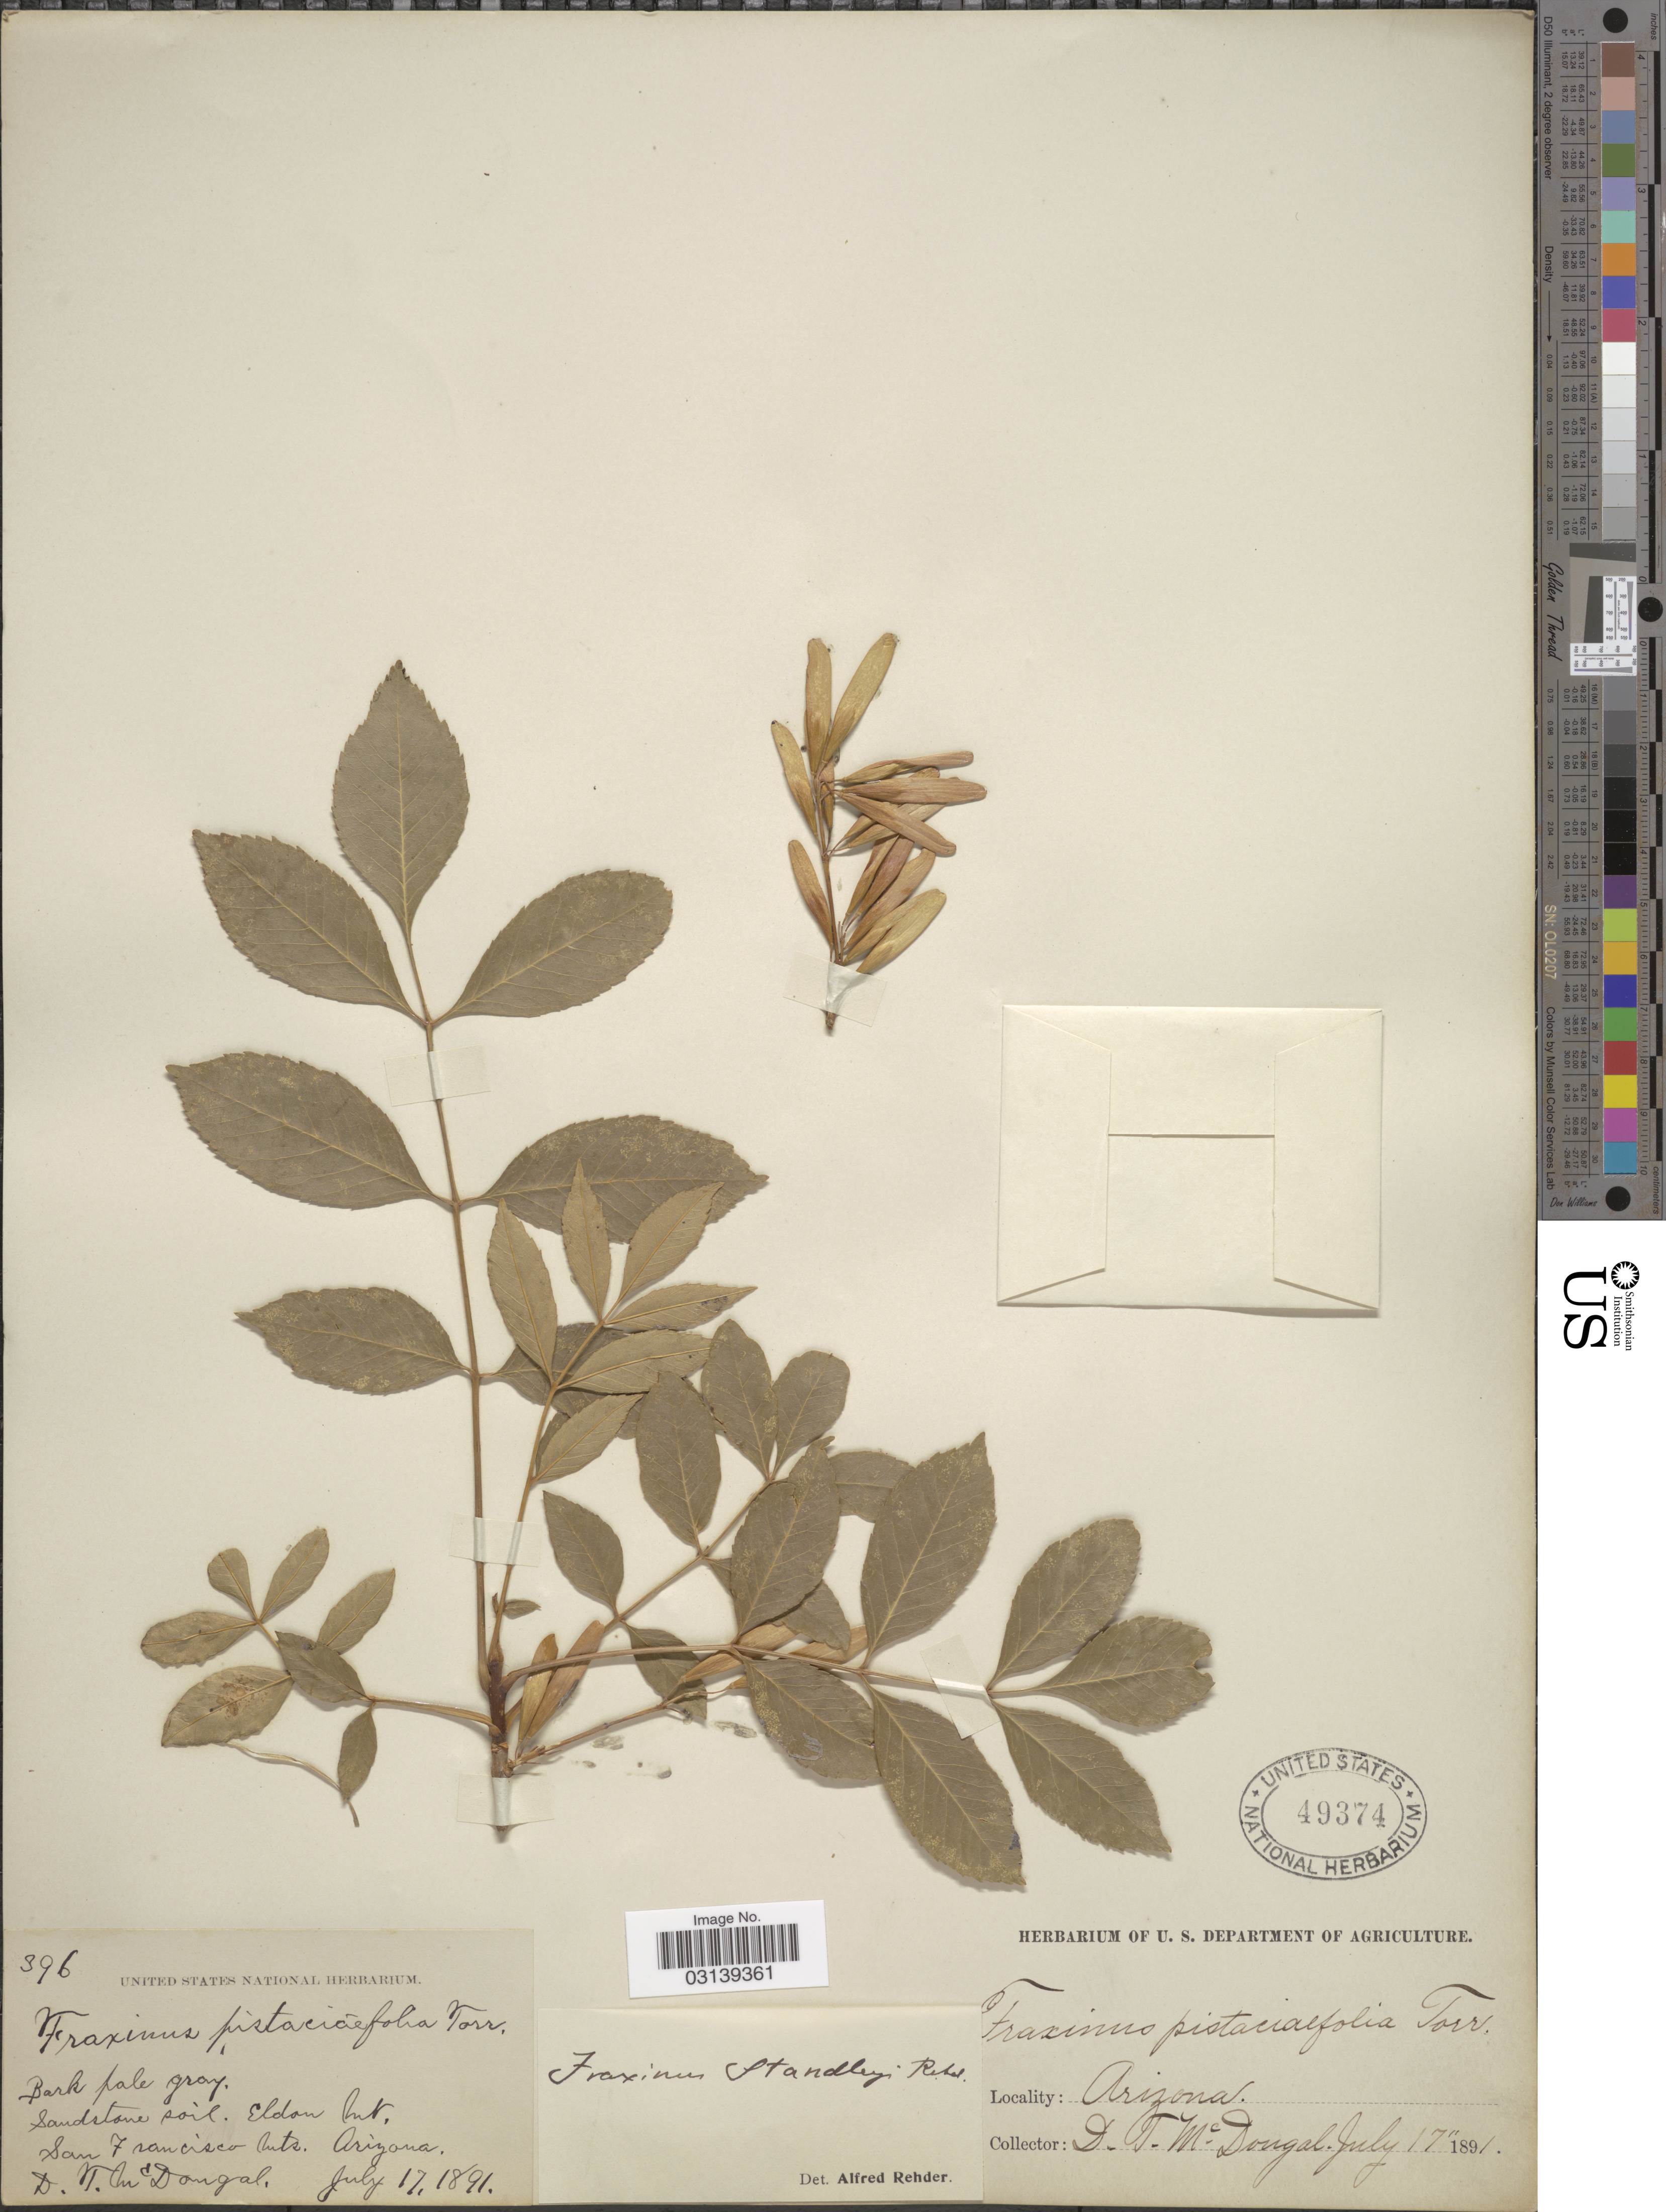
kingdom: Plantae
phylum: Tracheophyta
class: Magnoliopsida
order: Lamiales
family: Oleaceae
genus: Fraxinus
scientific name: Fraxinus velutina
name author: Torr.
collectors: D. Mcdougal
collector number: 396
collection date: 1891-08-17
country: United States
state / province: Arizona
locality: Eldon Int., San Francisco Mts.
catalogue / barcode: US 49374